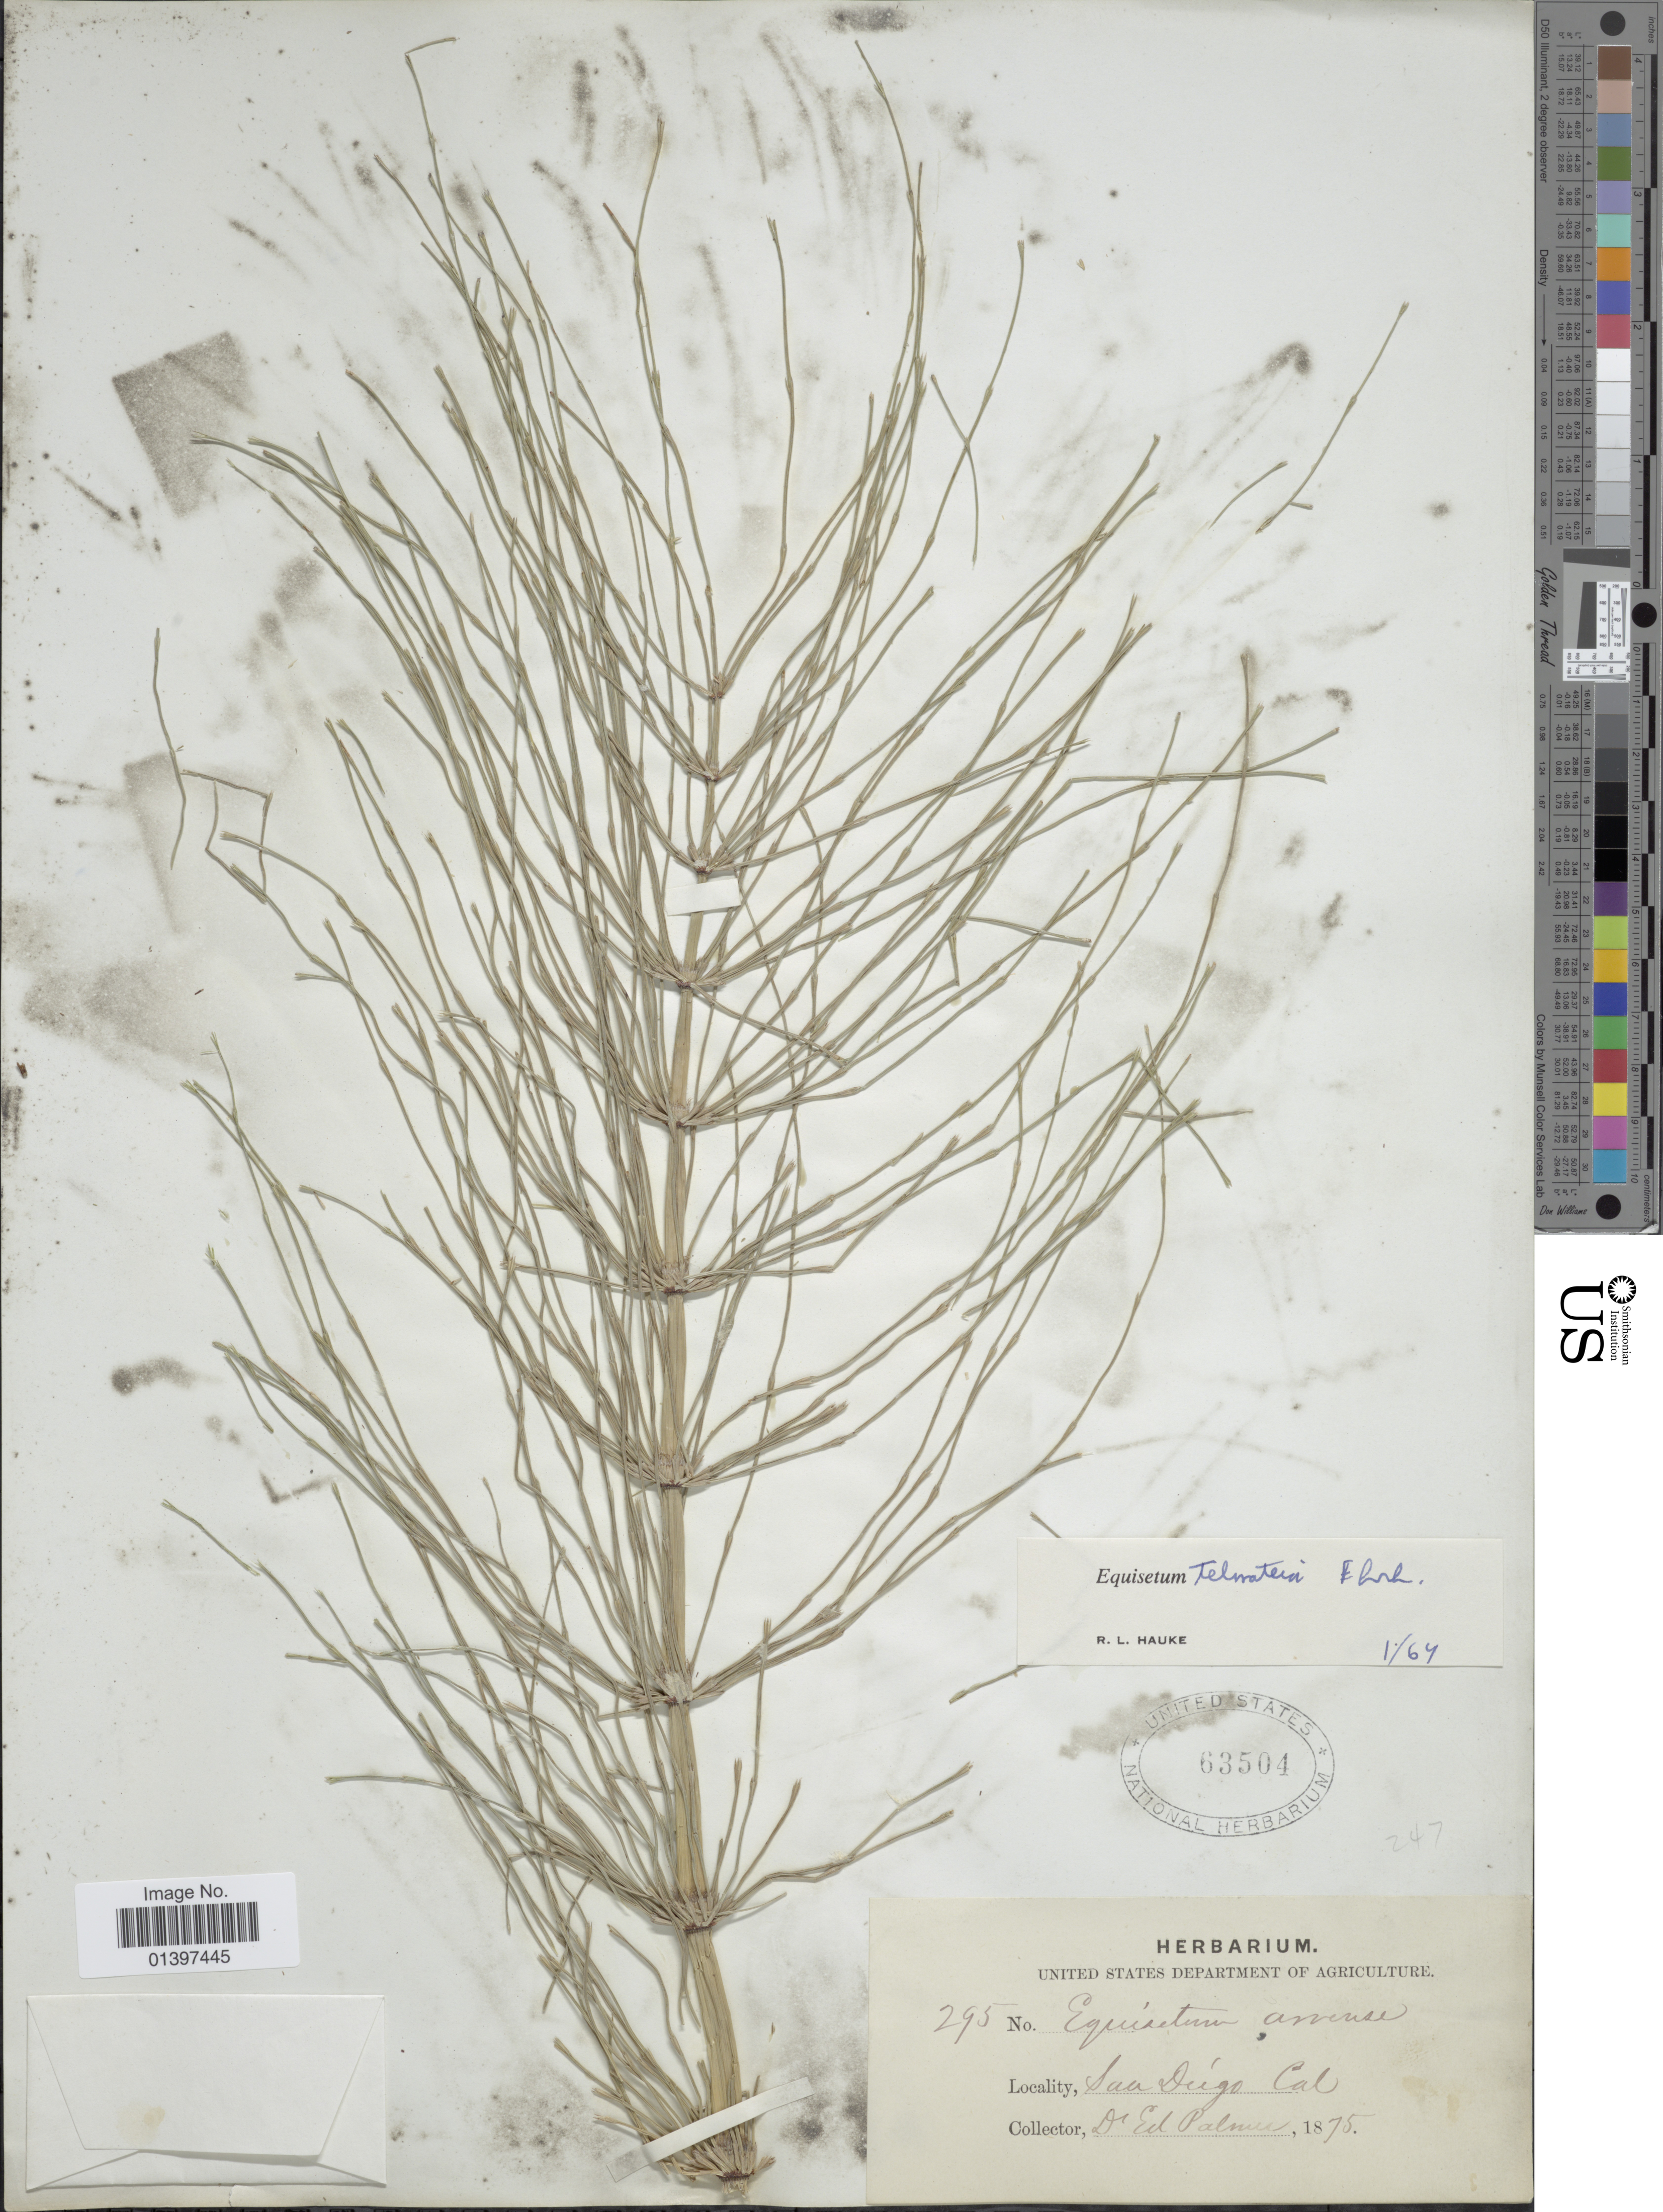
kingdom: Plantae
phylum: Tracheophyta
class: Polypodiopsida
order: Equisetales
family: Equisetaceae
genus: Equisetum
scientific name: Equisetum telmateia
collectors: E. Palmer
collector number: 295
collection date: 1875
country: United States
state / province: California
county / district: San Diego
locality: San Diego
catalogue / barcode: US 63504